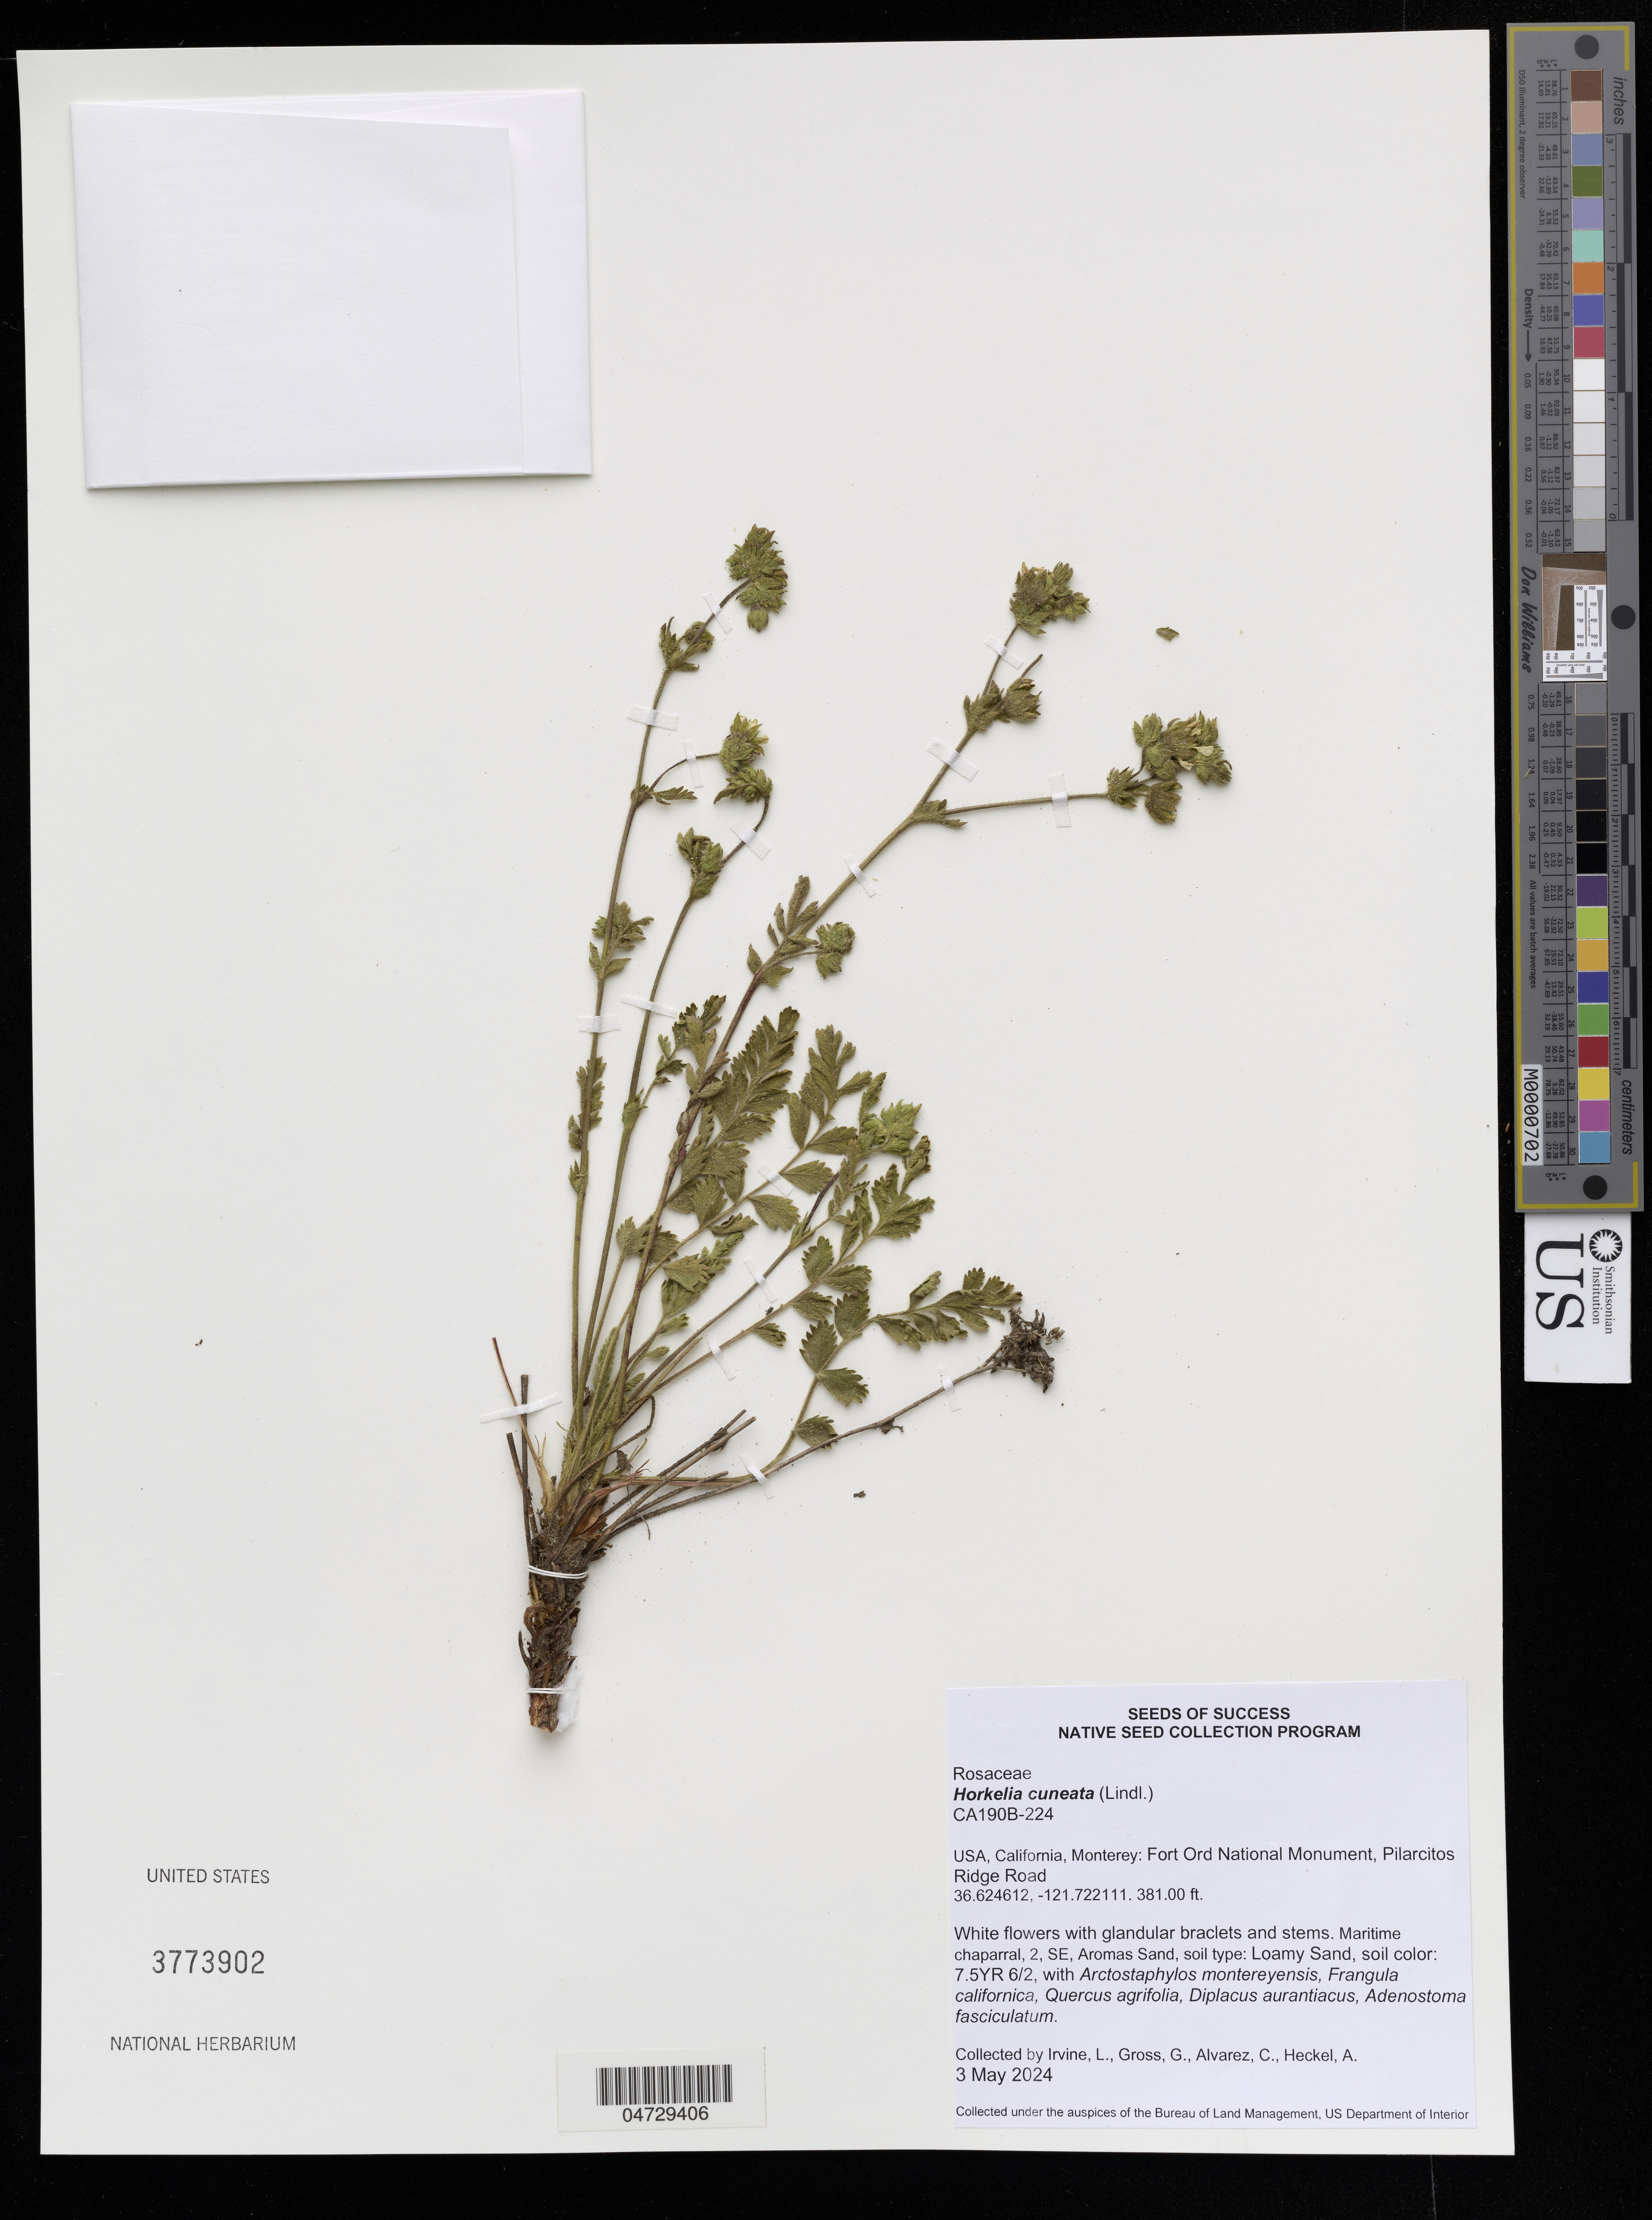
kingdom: Plantae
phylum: Tracheophyta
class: Magnoliopsida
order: Rosales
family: Rosaceae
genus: Horkelia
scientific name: Horkelia cuneata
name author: Lindl.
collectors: L. Irvine, G. Gross, C. Alvarez & A. Heckel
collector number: CA190B-224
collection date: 2024-05-03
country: United States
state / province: California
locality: Monterey: Fort Ord National Monument, Pilarcitos Ridge Road.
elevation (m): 116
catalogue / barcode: US 3773902